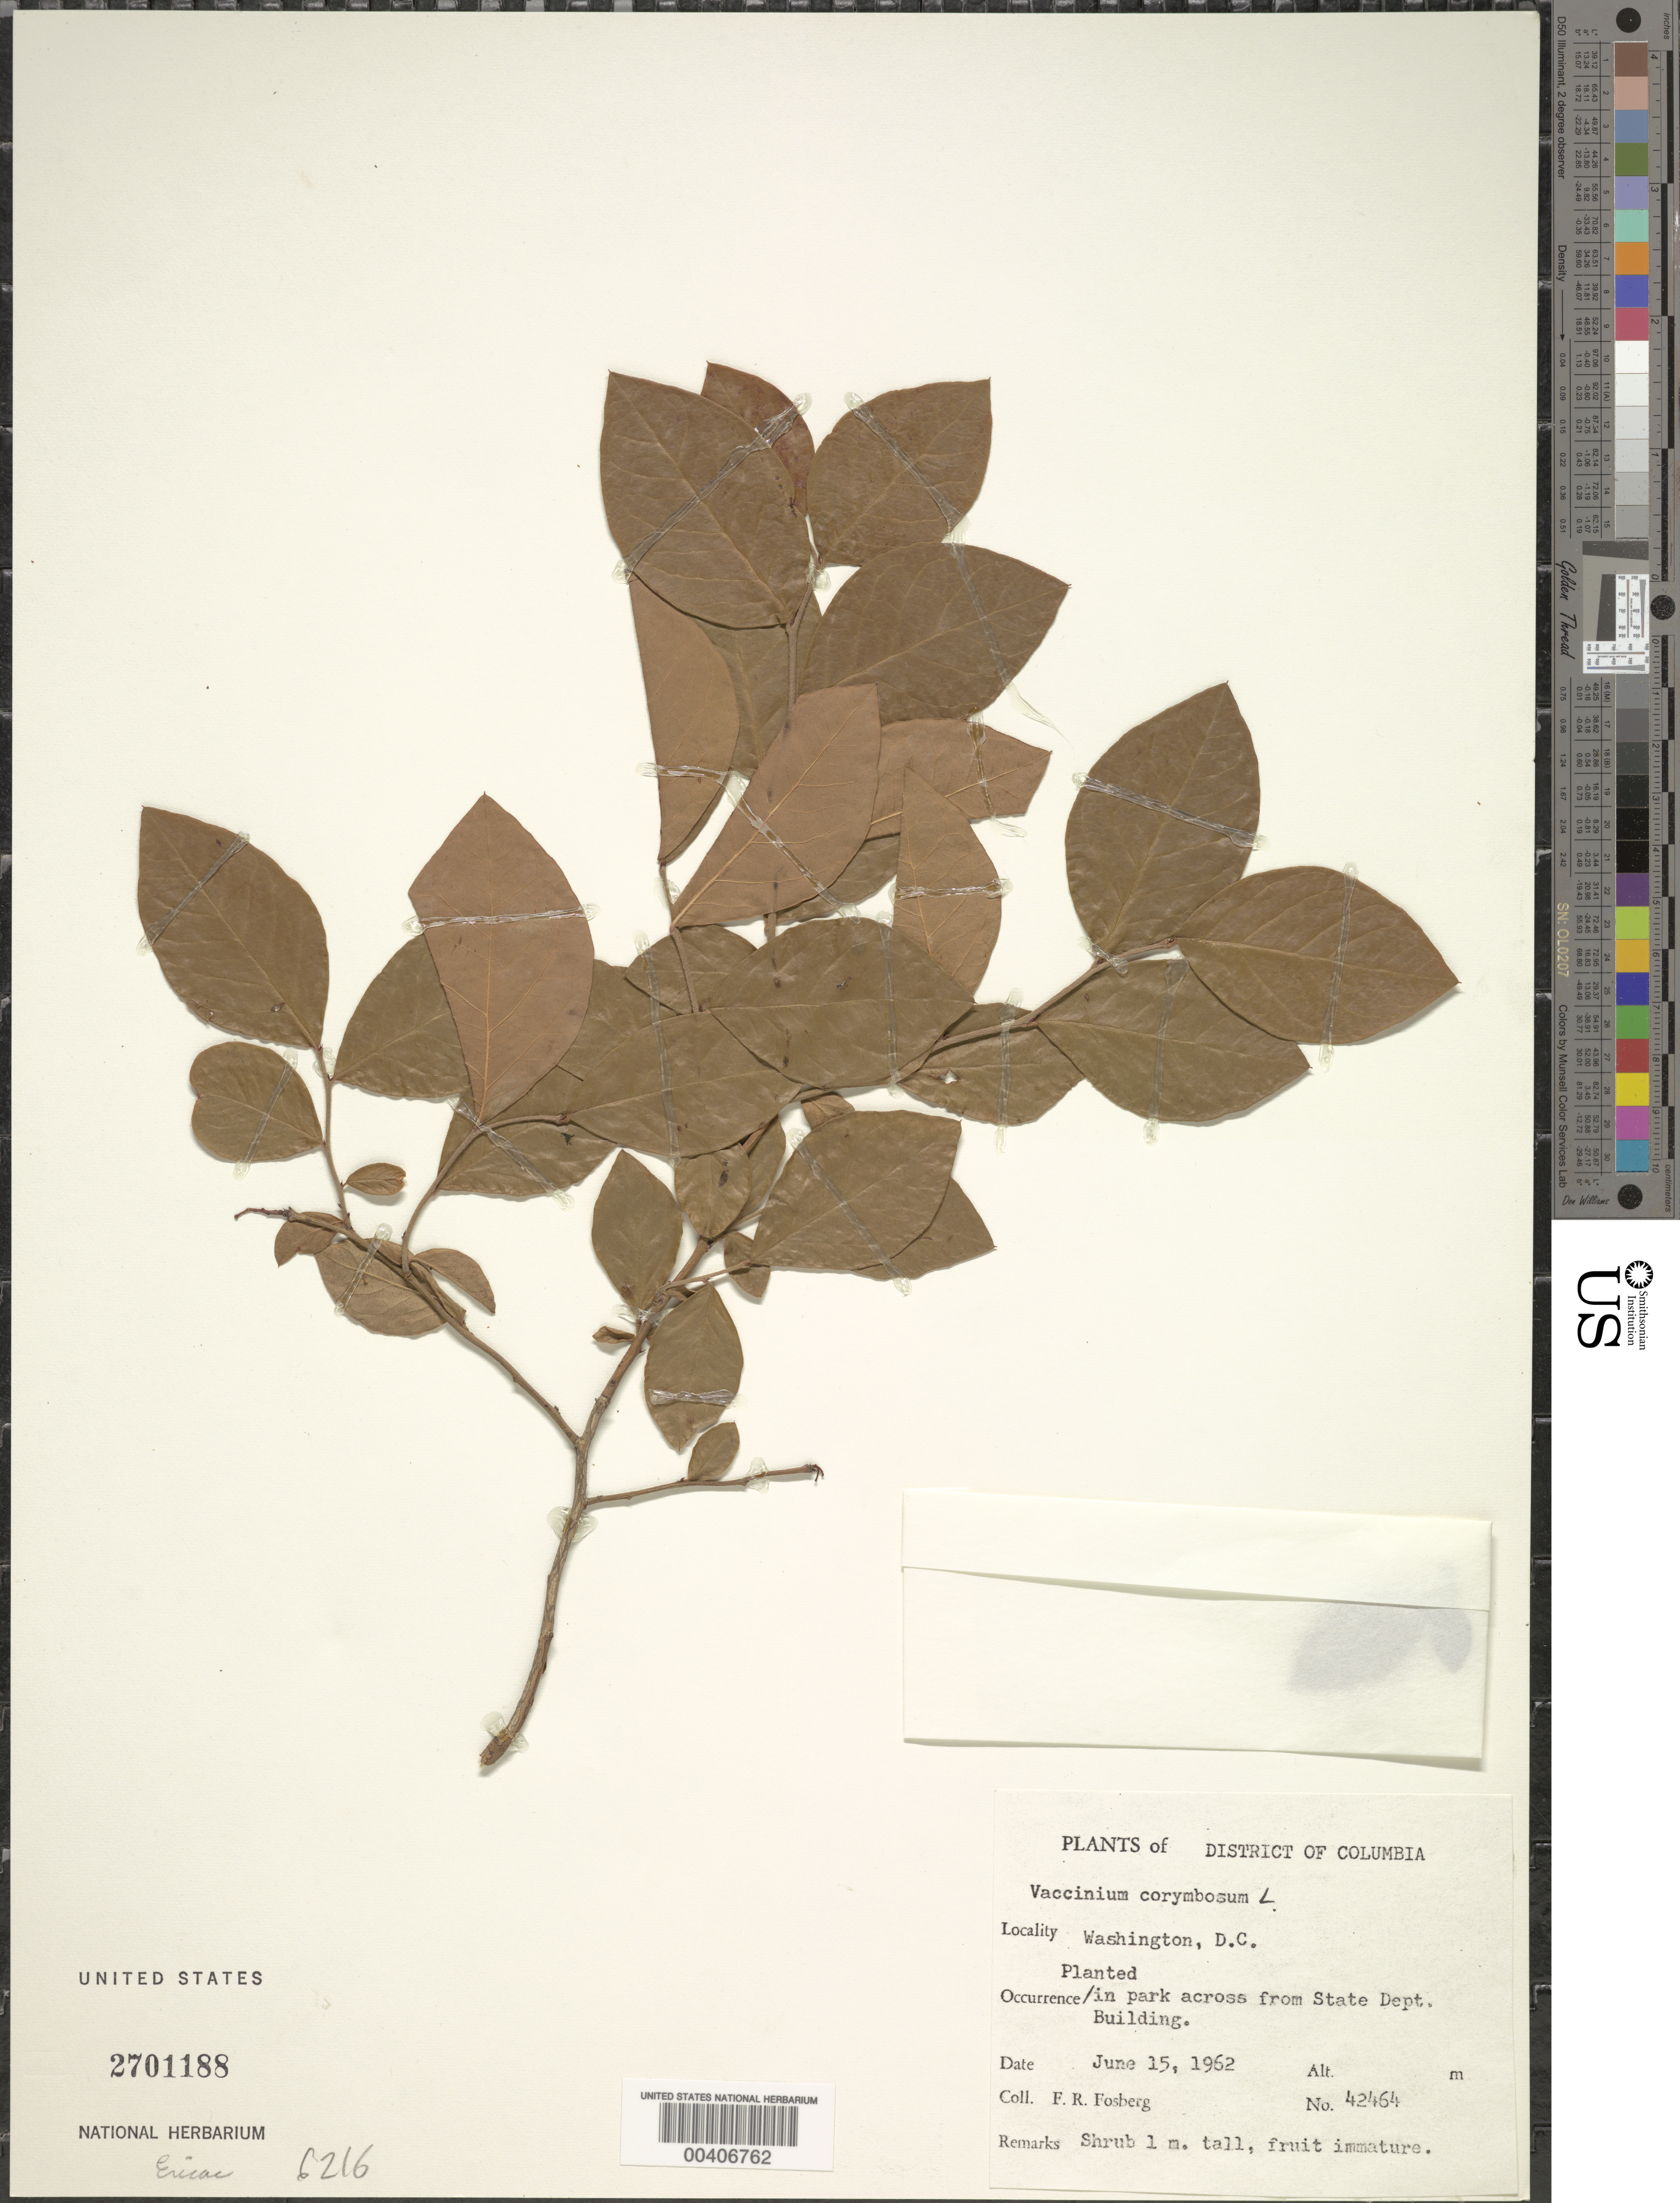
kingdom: Plantae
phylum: Tracheophyta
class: Magnoliopsida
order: Ericales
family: Ericaceae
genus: Vaccinium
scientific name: Vaccinium corymbosum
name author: L.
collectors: F. R. Fosberg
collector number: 42464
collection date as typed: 15 Jun 1962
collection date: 1962-06-15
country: United States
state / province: District of Columbia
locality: Planted Park Across from State Dept.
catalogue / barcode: US 2701188